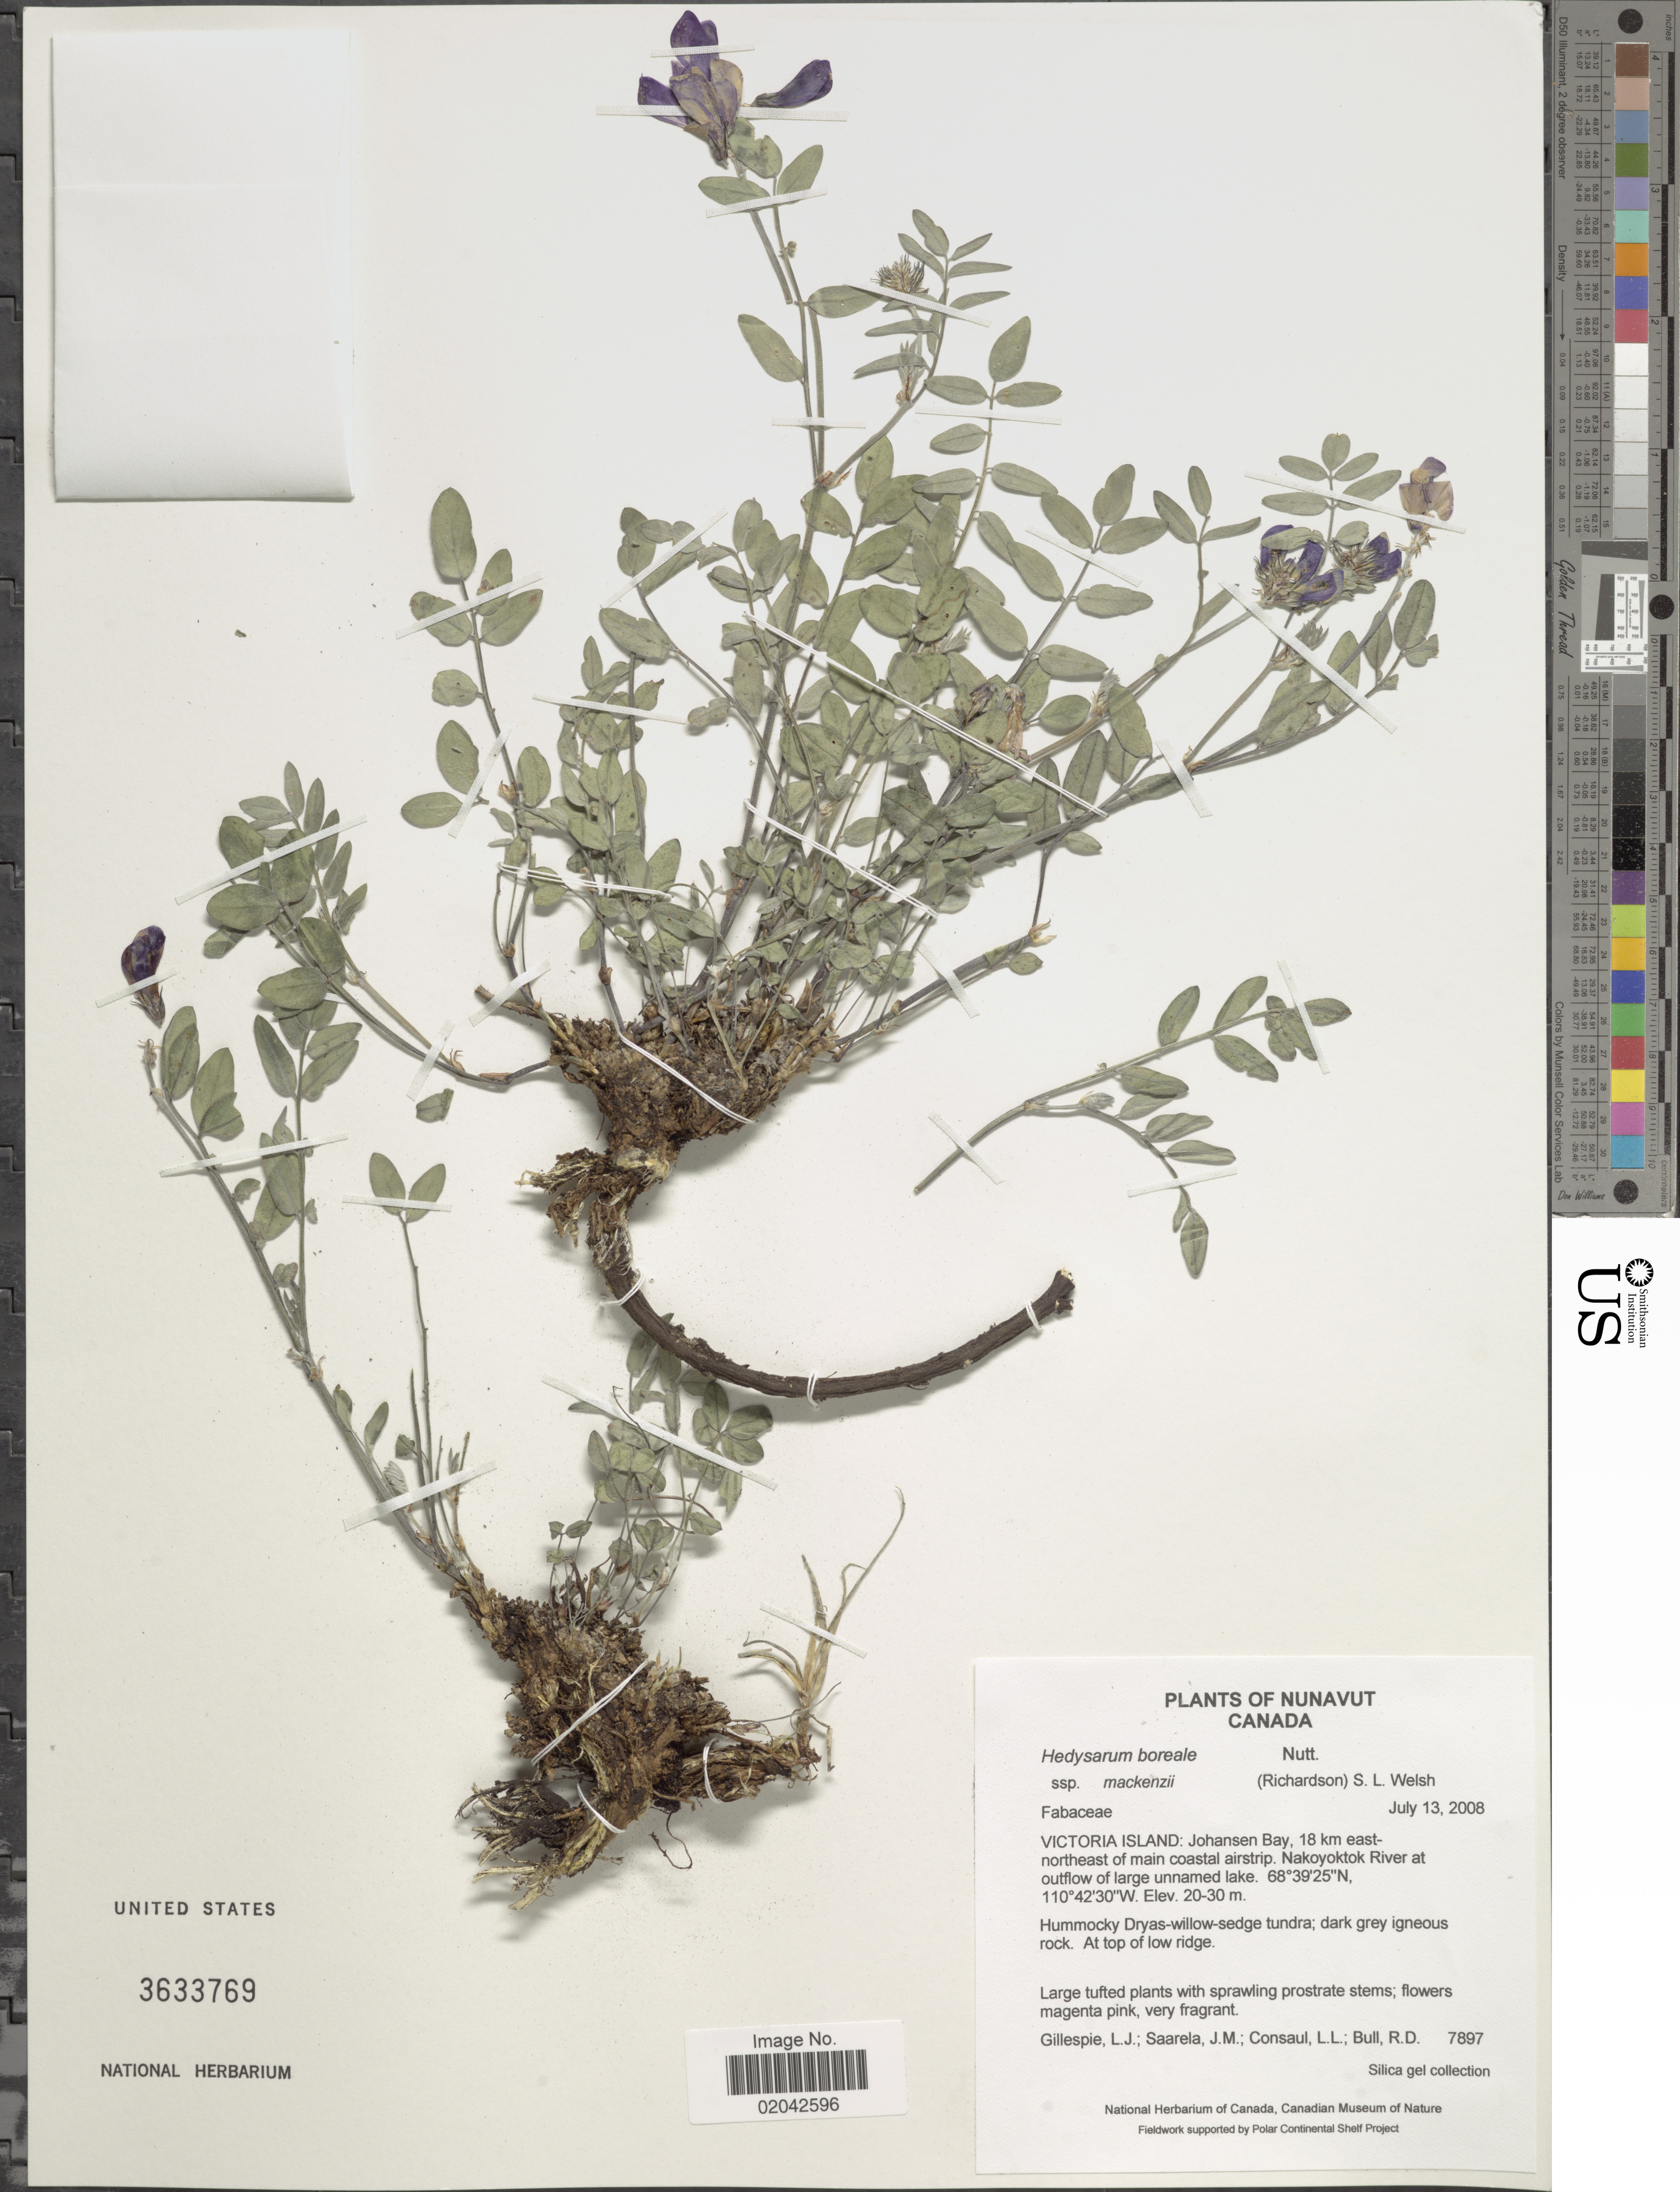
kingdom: Plantae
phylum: Tracheophyta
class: Magnoliopsida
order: Fabales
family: Fabaceae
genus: Hedysarum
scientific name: Hedysarum mackenziei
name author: Richardson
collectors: L. Gillespie, J. Saarela, L. Consaul & R. Bull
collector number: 7897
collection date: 2008-07-13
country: Canada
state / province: Nunavut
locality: Victoria Island: Johansen Bay, 18 km east-northeast of main coastal airstrip, Nakoyoktok River at outflow of large unnamed lake.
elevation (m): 20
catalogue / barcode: US 3633769